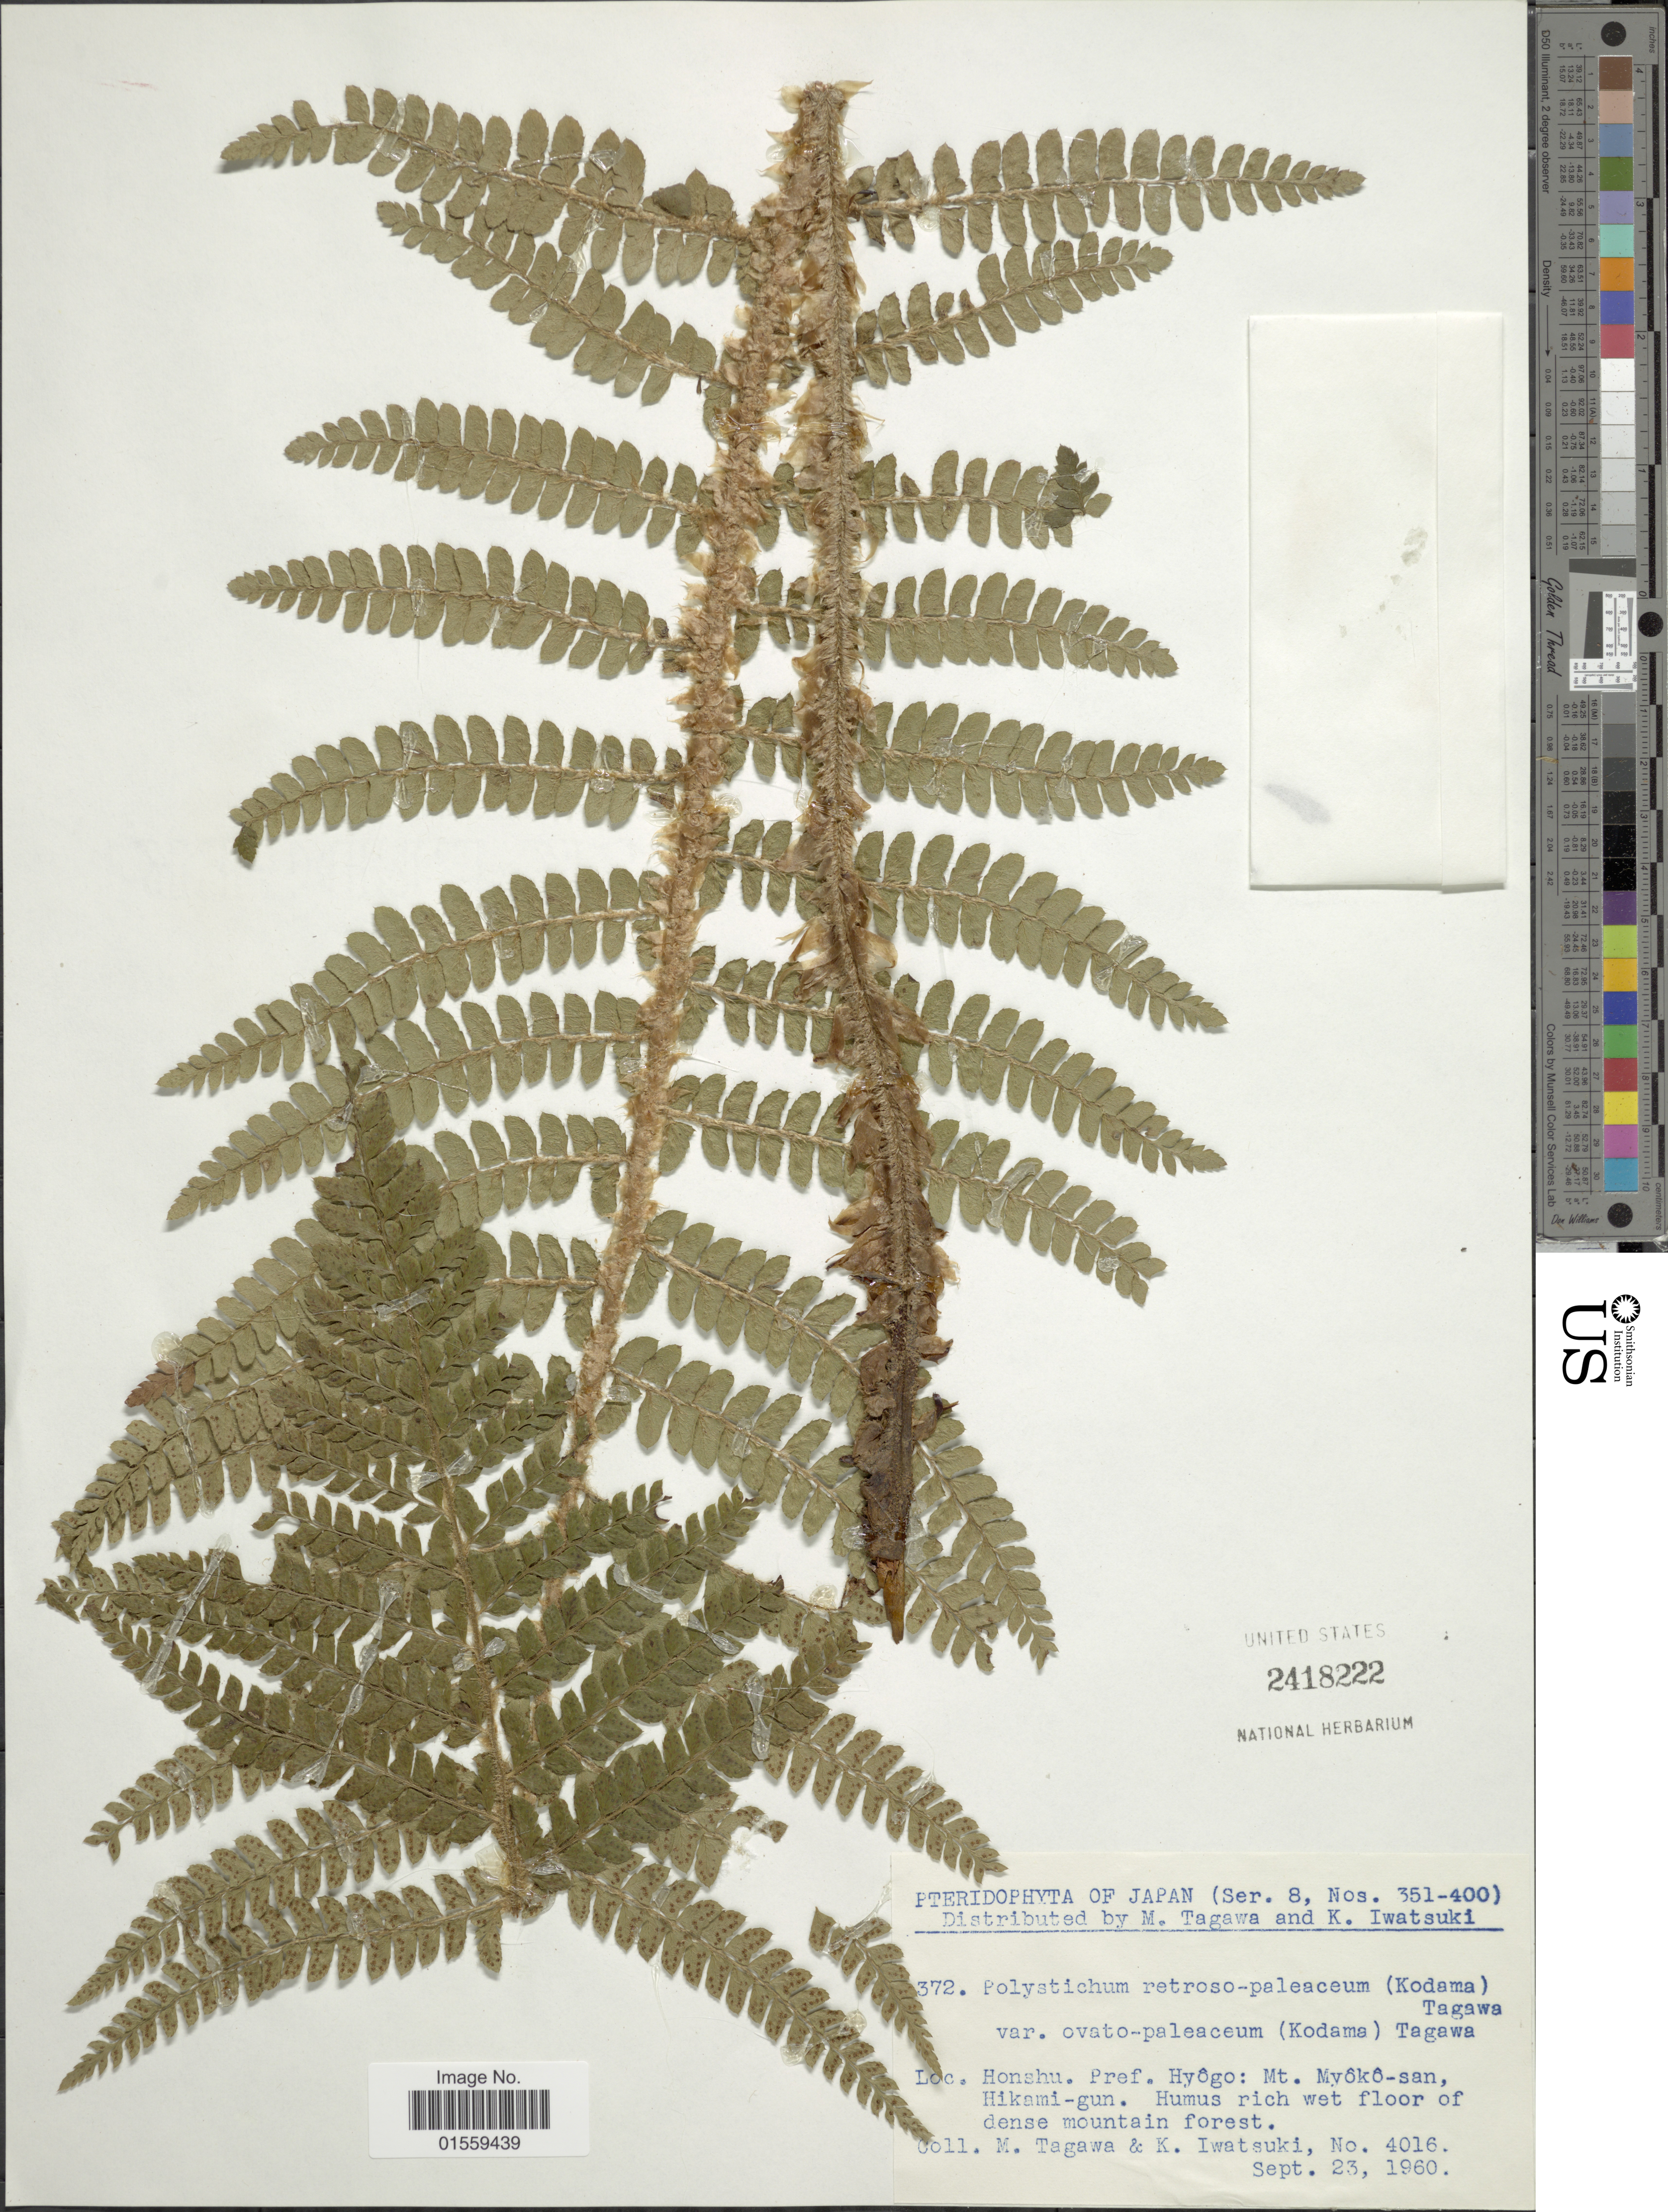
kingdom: Plantae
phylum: Tracheophyta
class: Polypodiopsida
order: Polypodiales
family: Dryopteridaceae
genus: Polystichum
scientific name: Polystichum retrosopaleaceum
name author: (Kodama) Tagawa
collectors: M. Tagawa & K. Iwatsuki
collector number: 4016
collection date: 1960-09-23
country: Japan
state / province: Hyogo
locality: Honshu. Pref. Hyogo: Mt. Myoko-san Hikami-gun. humus rich wet floor of dense mountain forest.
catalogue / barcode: US 2418222